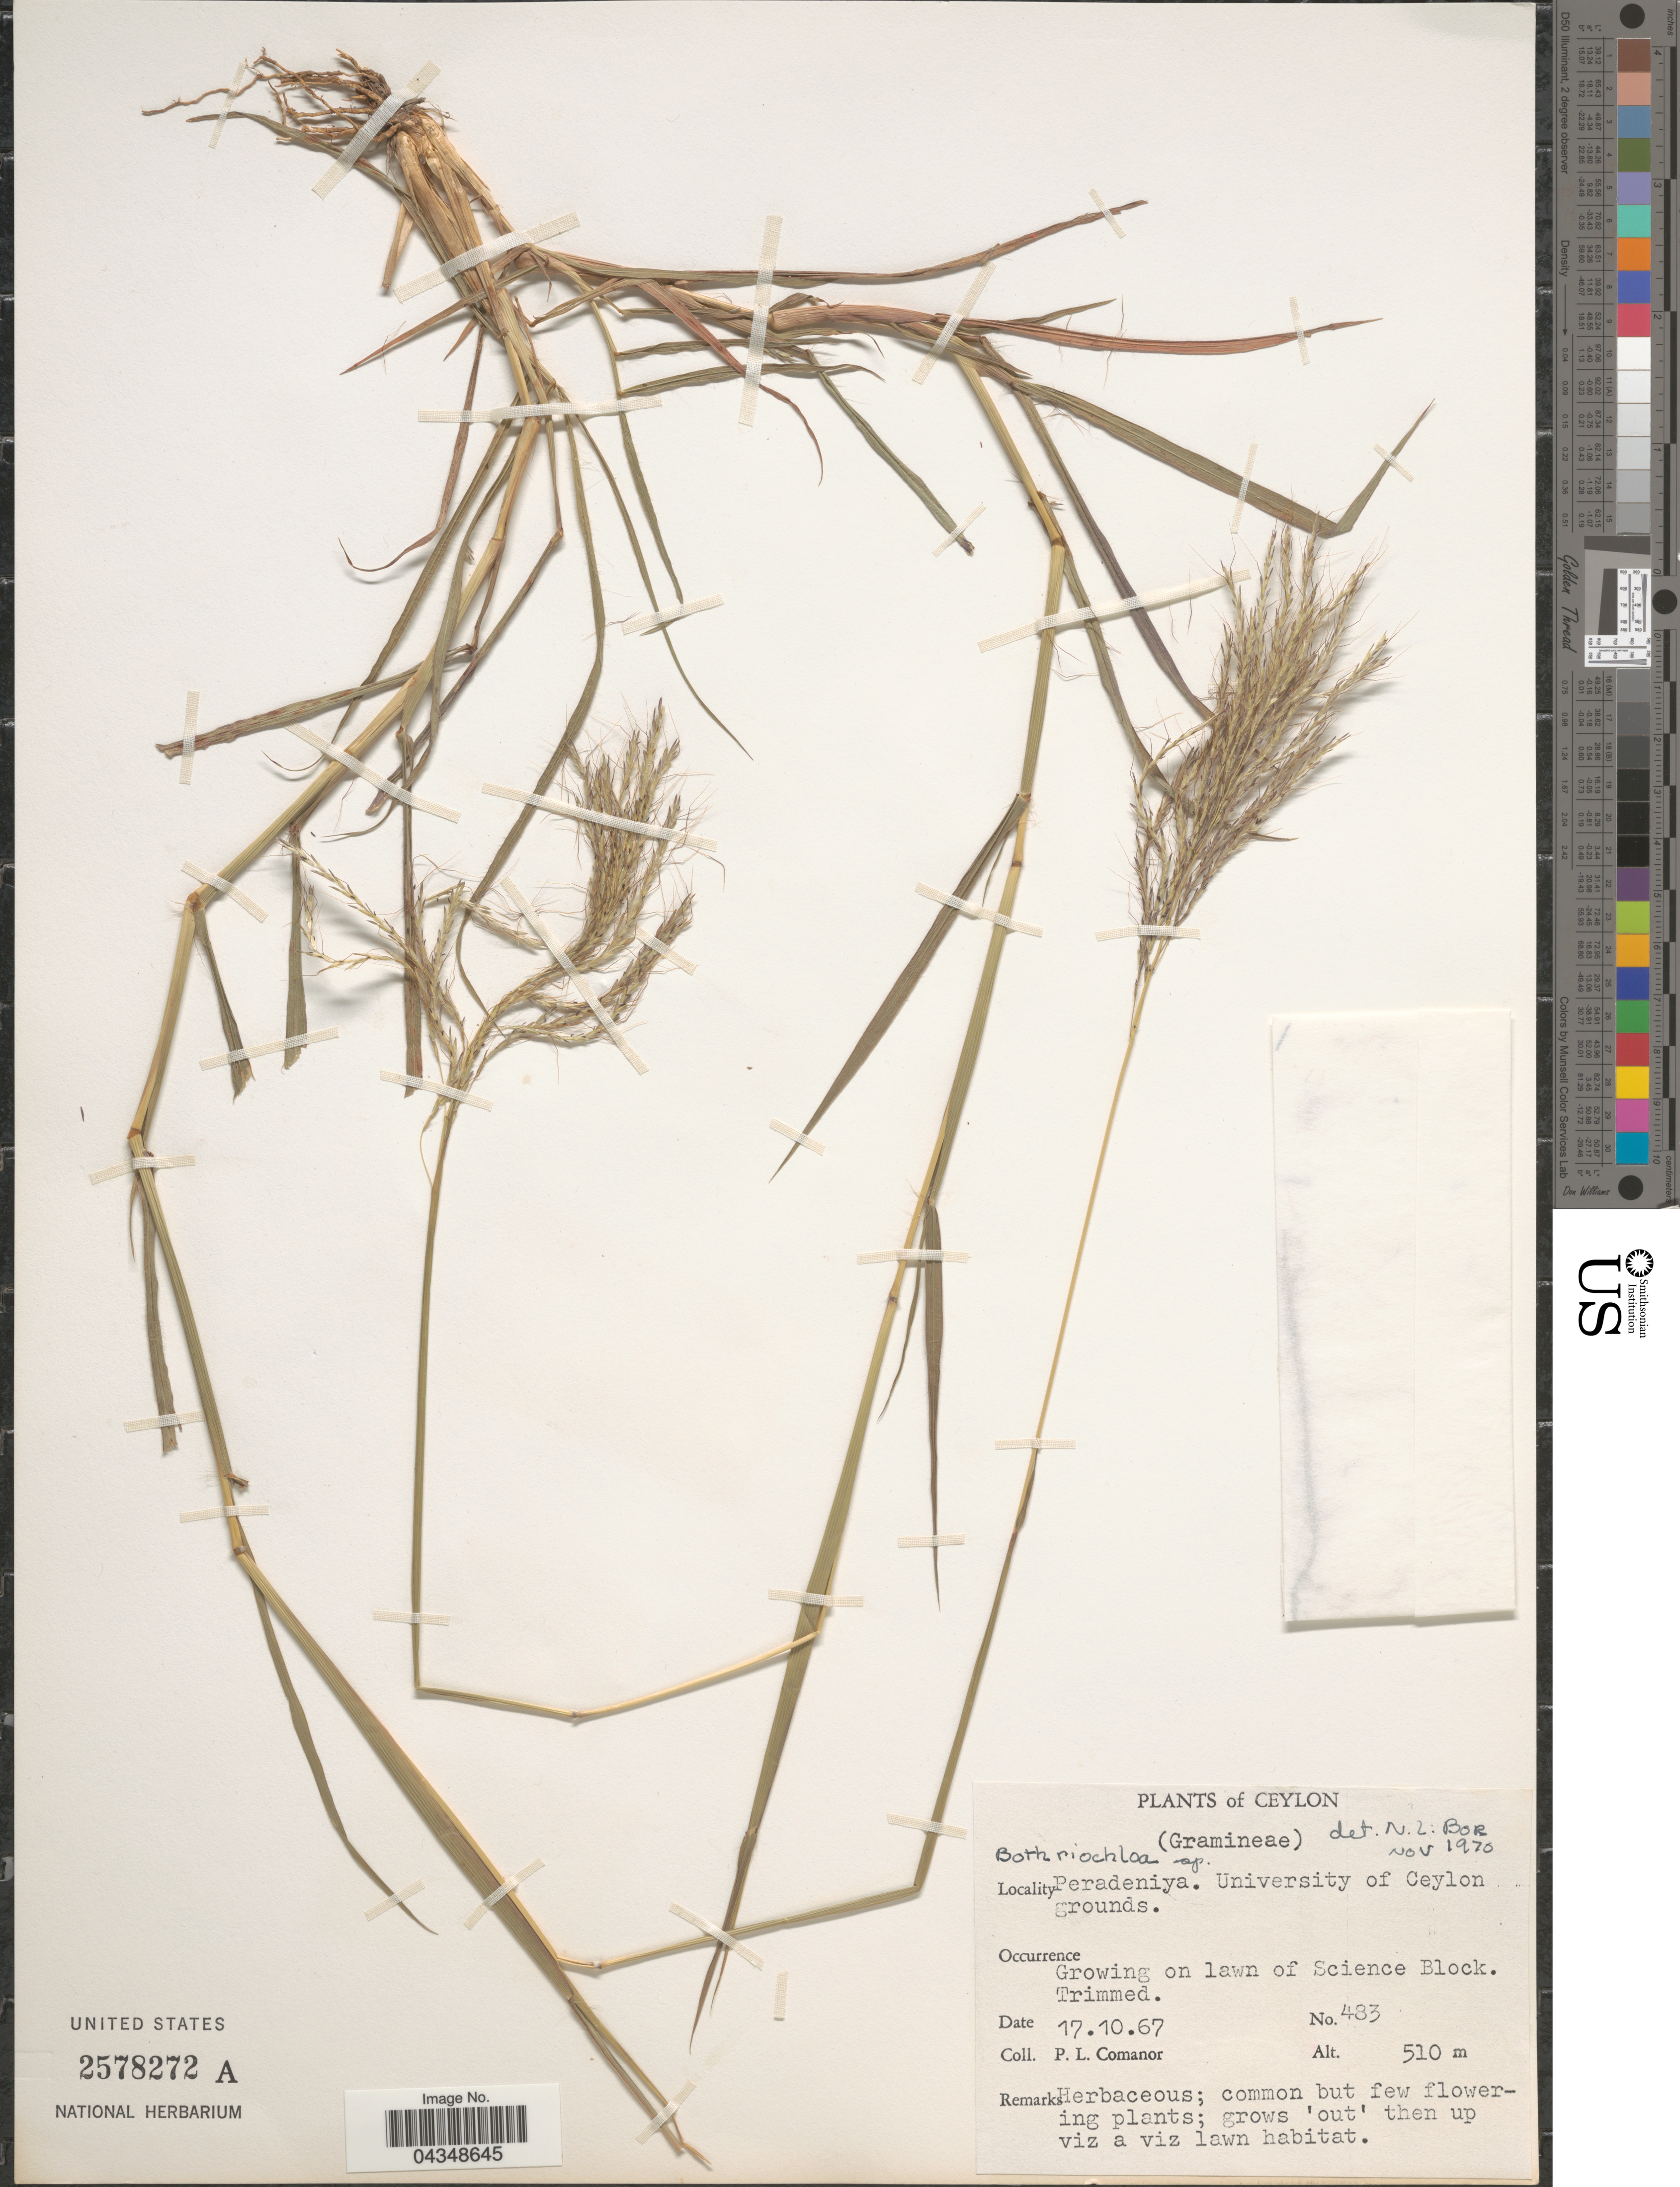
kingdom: Plantae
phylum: Tracheophyta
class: Liliopsida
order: Poales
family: Poaceae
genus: Bothriochloa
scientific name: Bothriochloa ischaemum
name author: (L.) Keng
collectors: P. Comanor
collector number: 483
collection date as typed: Transcribed d/m/y: 17/10/67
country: Sri Lanka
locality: Ceylon. Peradeniya. University of Ceylon grounds. On lawn of Science Block. Trimmed.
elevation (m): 510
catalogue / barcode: US 2578272A